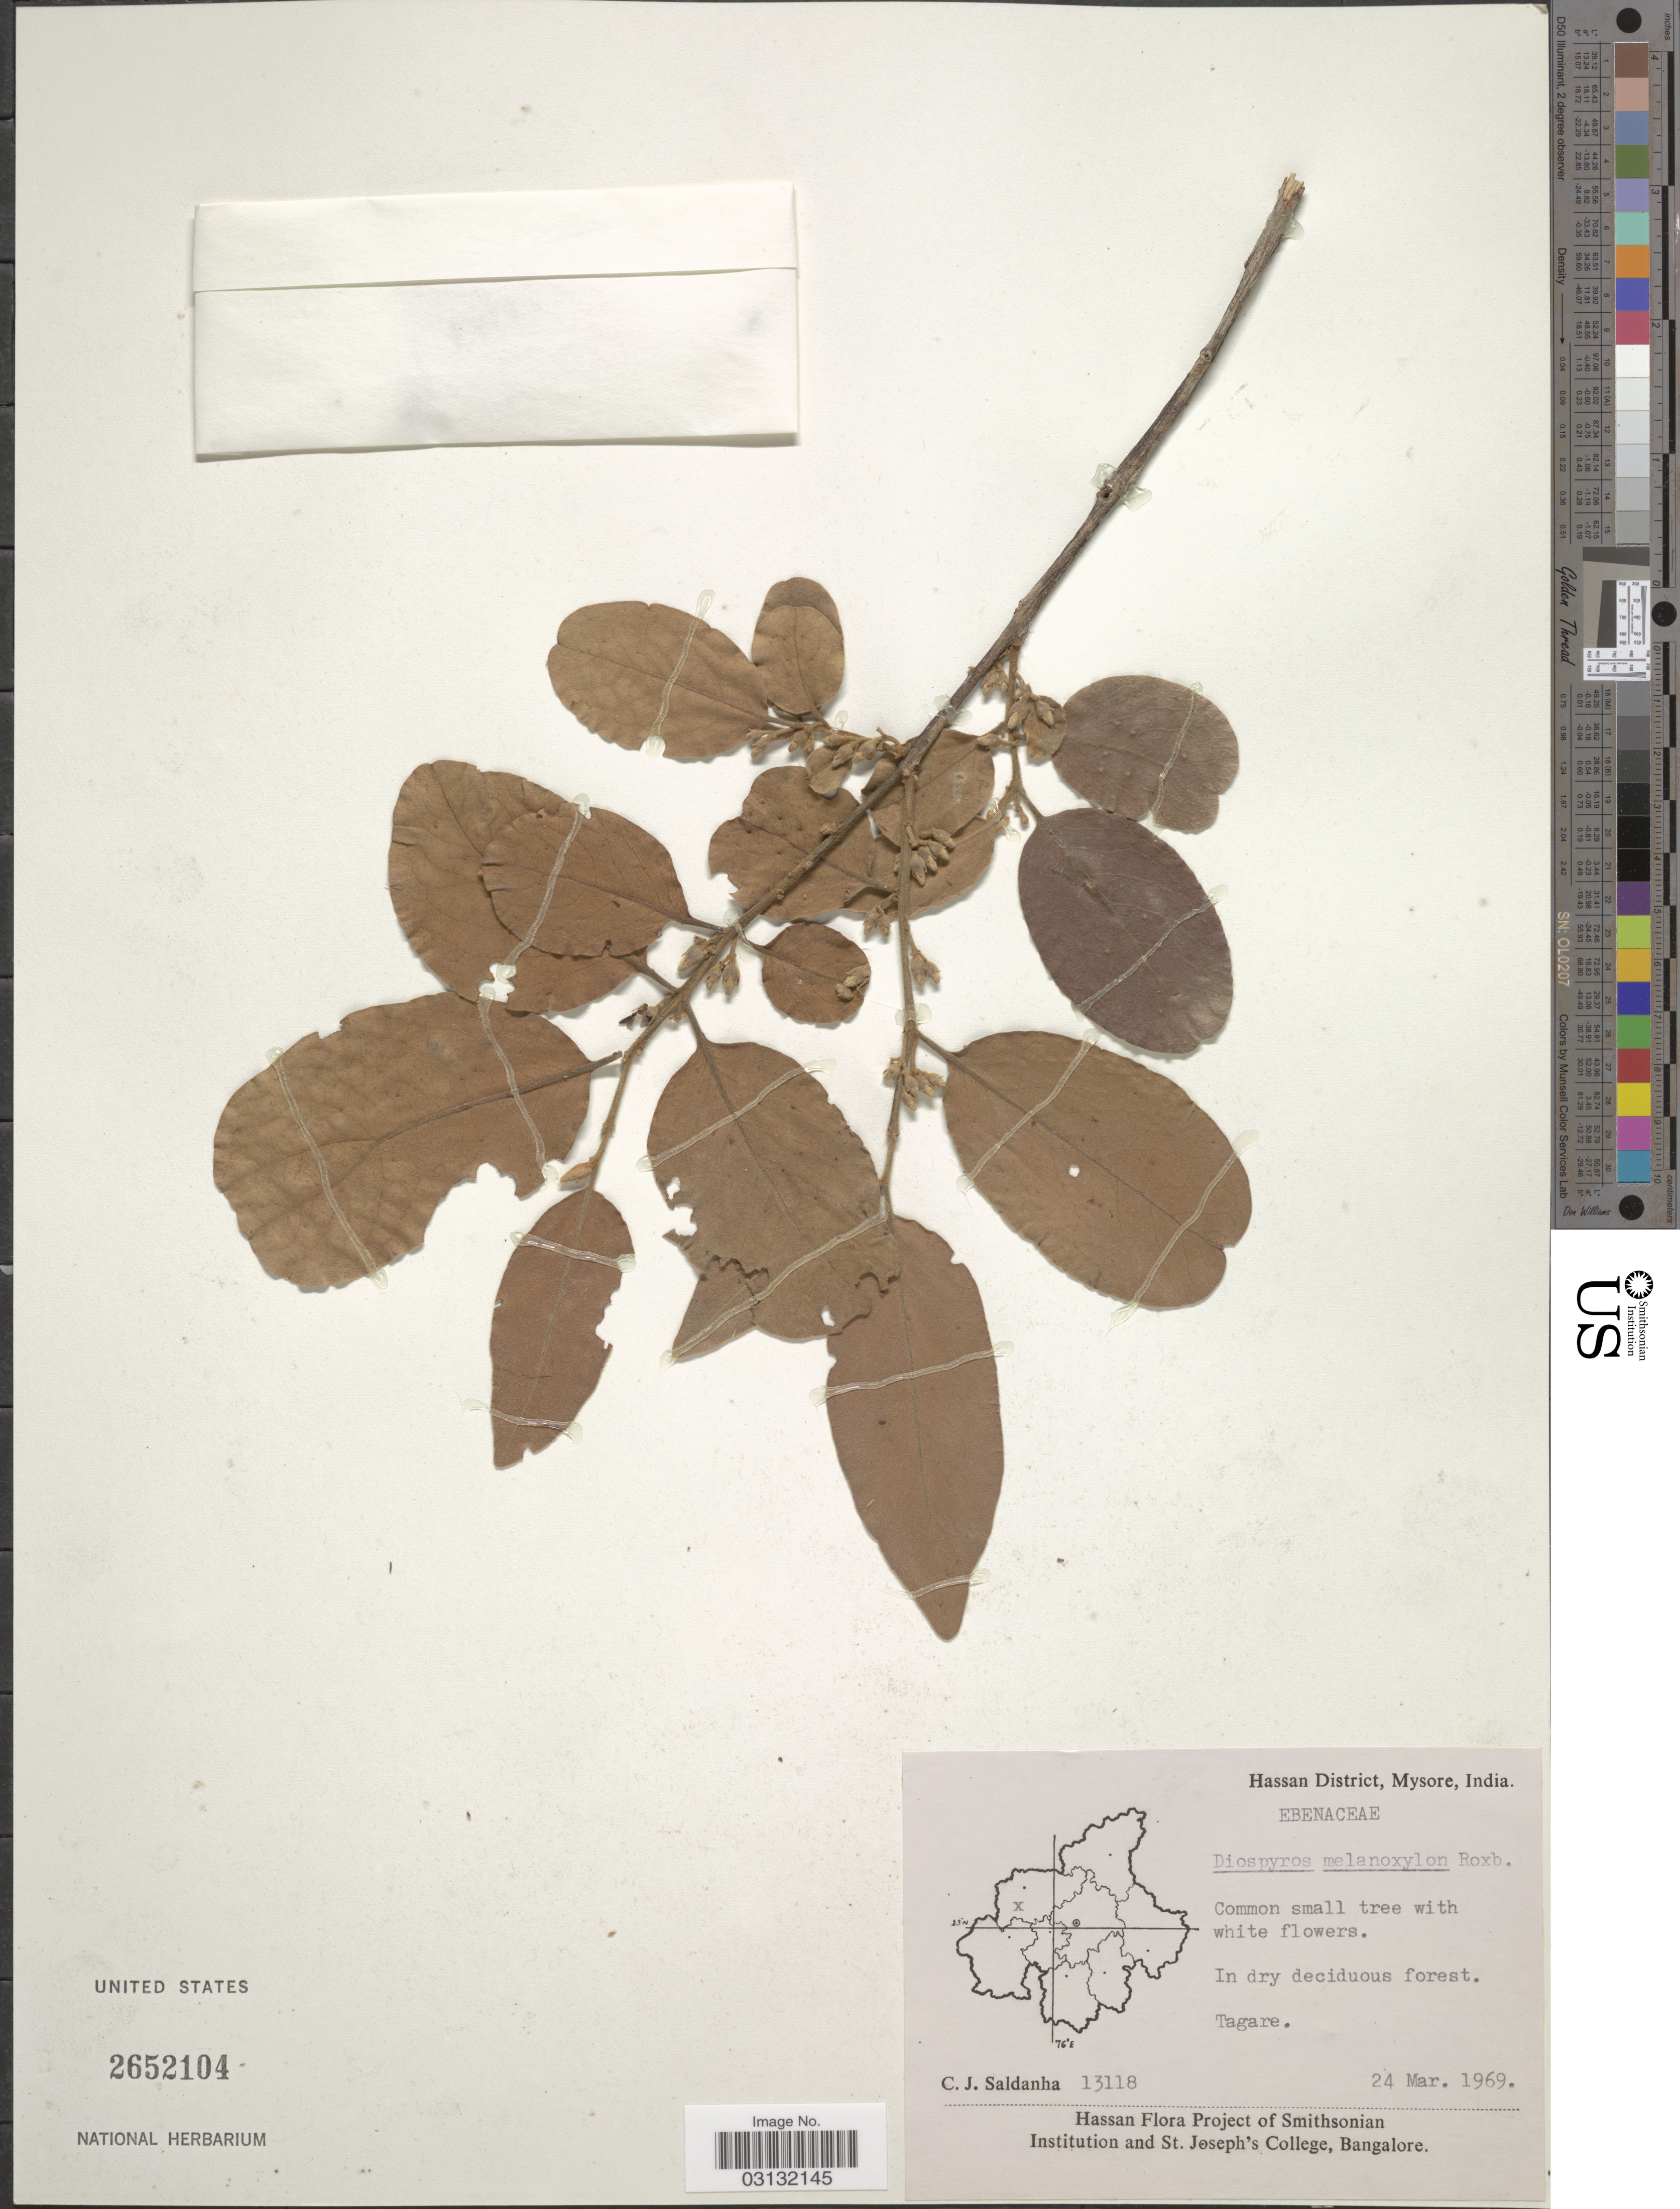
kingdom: Plantae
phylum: Tracheophyta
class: Magnoliopsida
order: Ericales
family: Ebenaceae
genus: Diospyros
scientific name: Diospyros melanoxylon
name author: Roxb.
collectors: C. J. Saldanha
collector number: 13118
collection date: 1969-03-24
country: India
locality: Hassan District, Mysore, India, Tagare.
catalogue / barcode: US 2652104